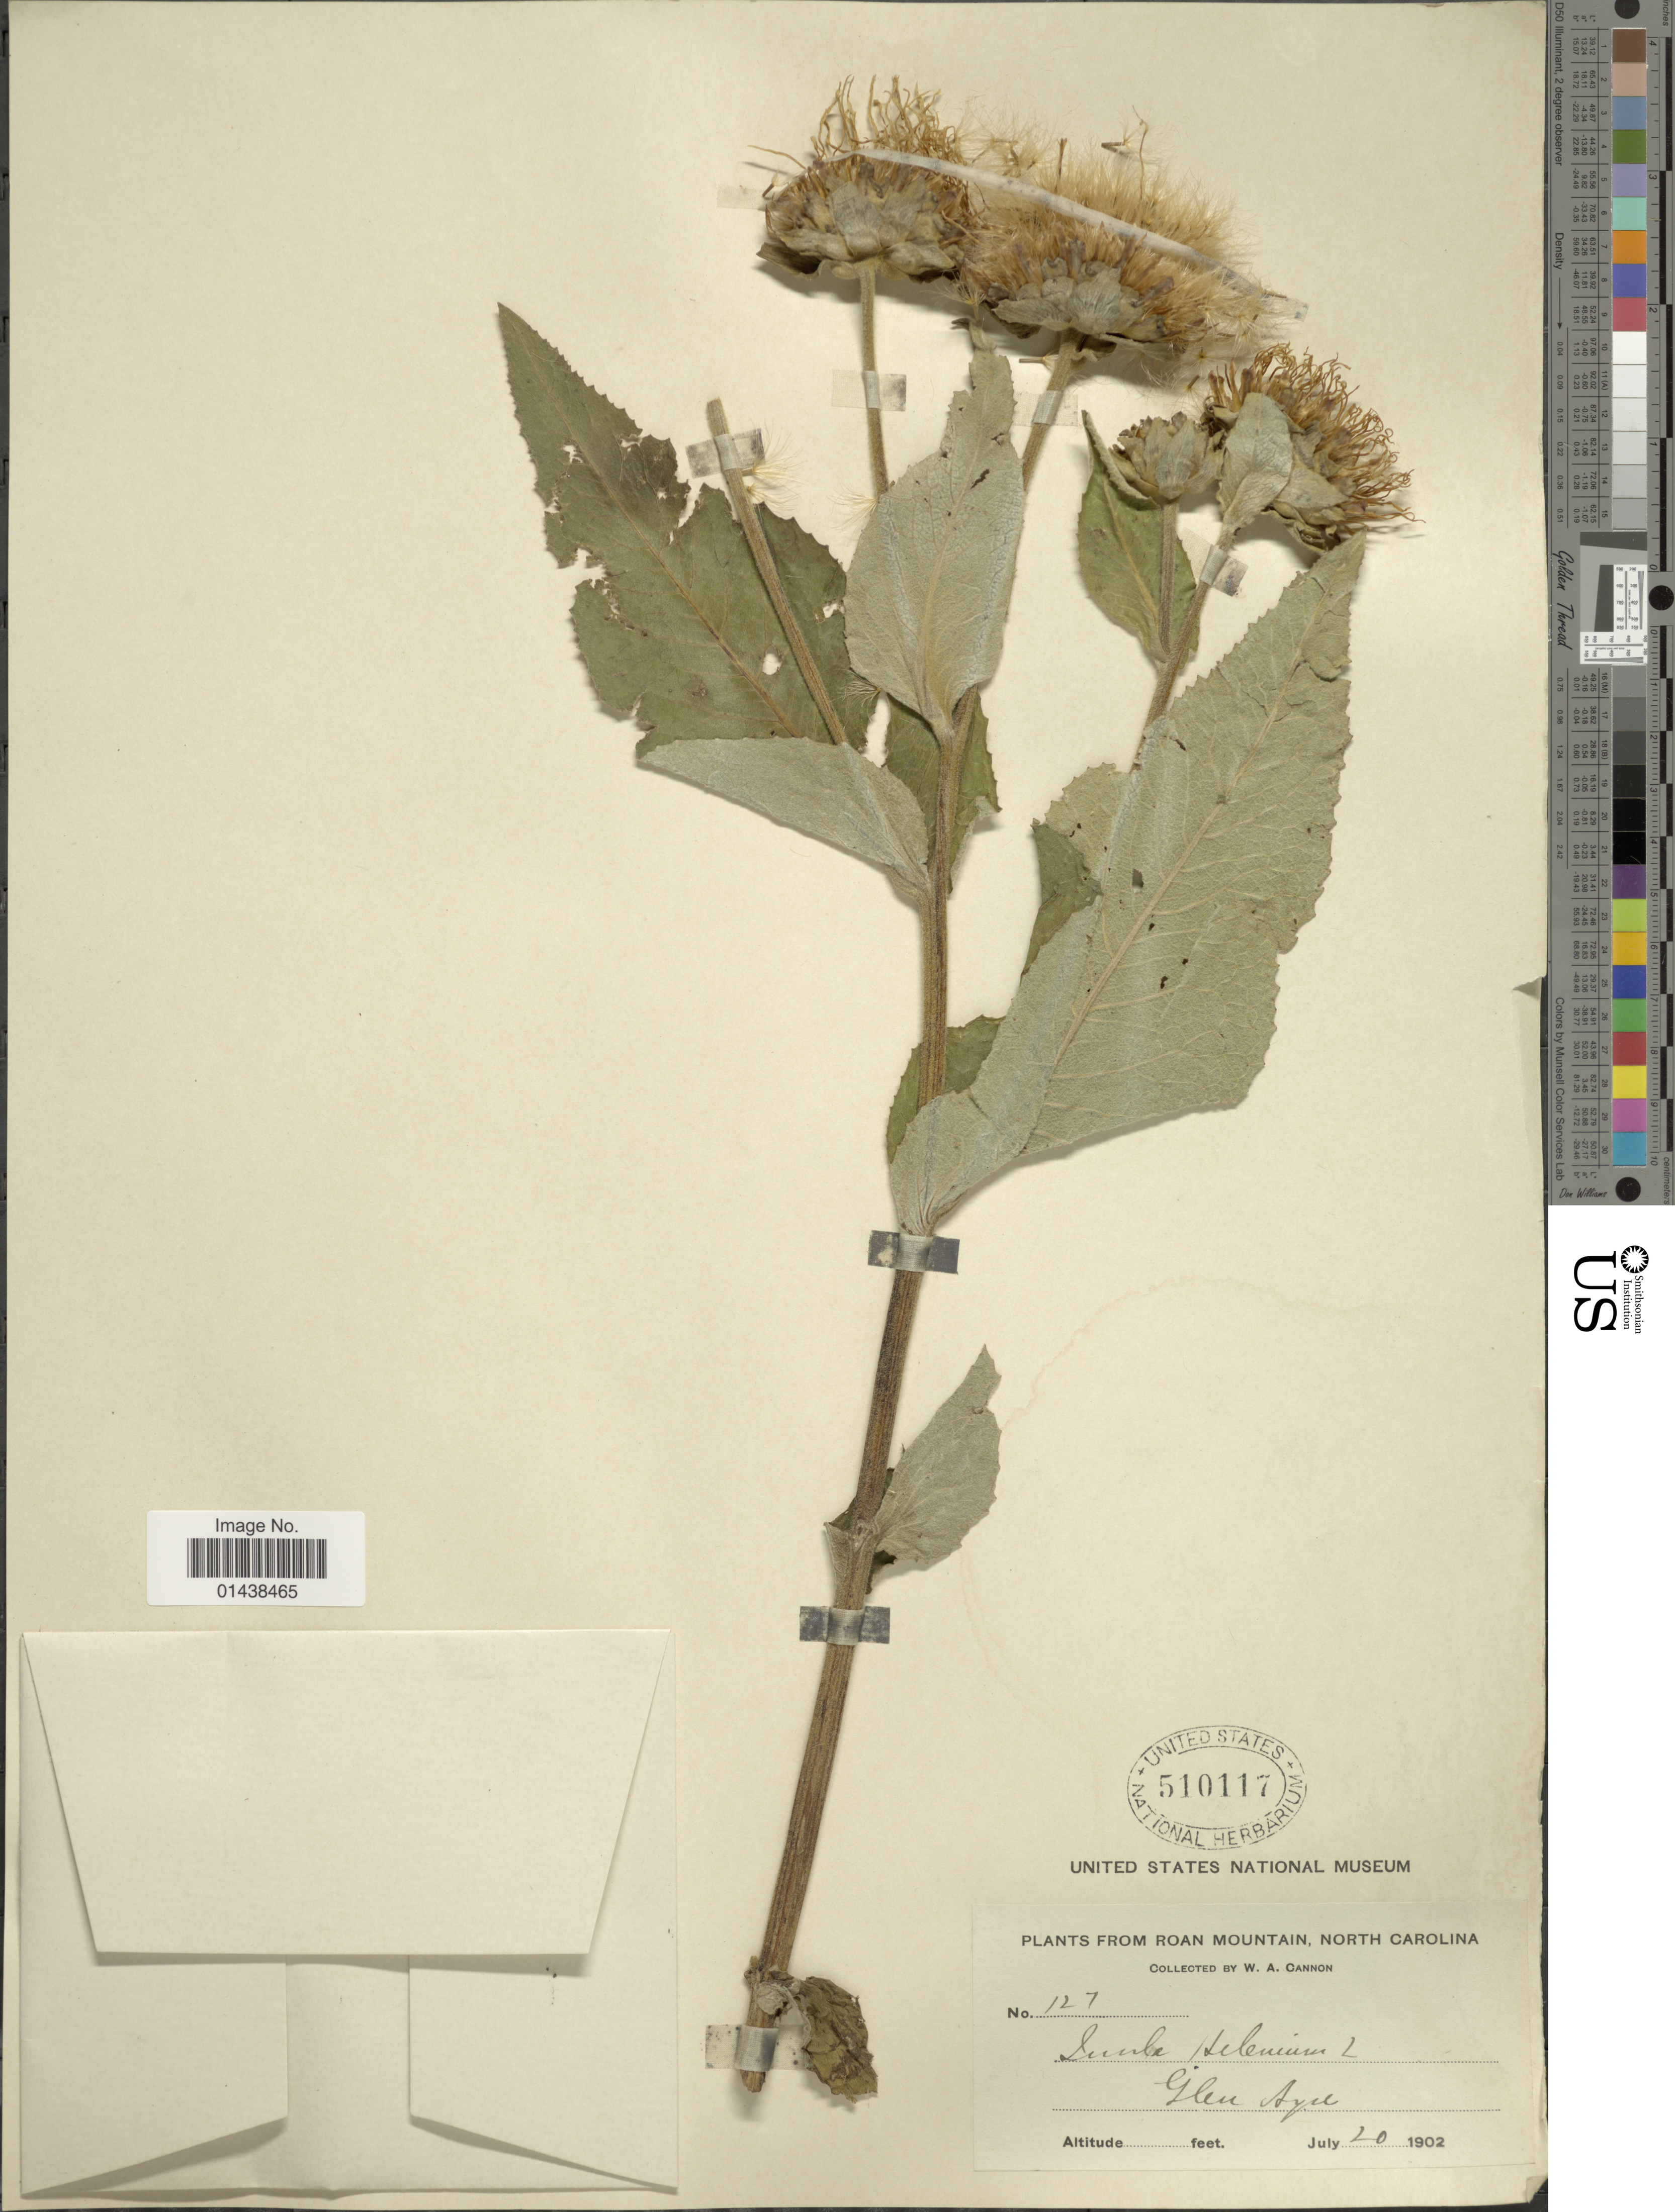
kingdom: Plantae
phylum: Tracheophyta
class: Magnoliopsida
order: Asterales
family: Asteraceae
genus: Inula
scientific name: Inula helenium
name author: L.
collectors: W. Cannon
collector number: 127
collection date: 1902-07-20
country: United States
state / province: North Carolina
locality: Roan Mountain, Glen Ayre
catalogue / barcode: US 510117